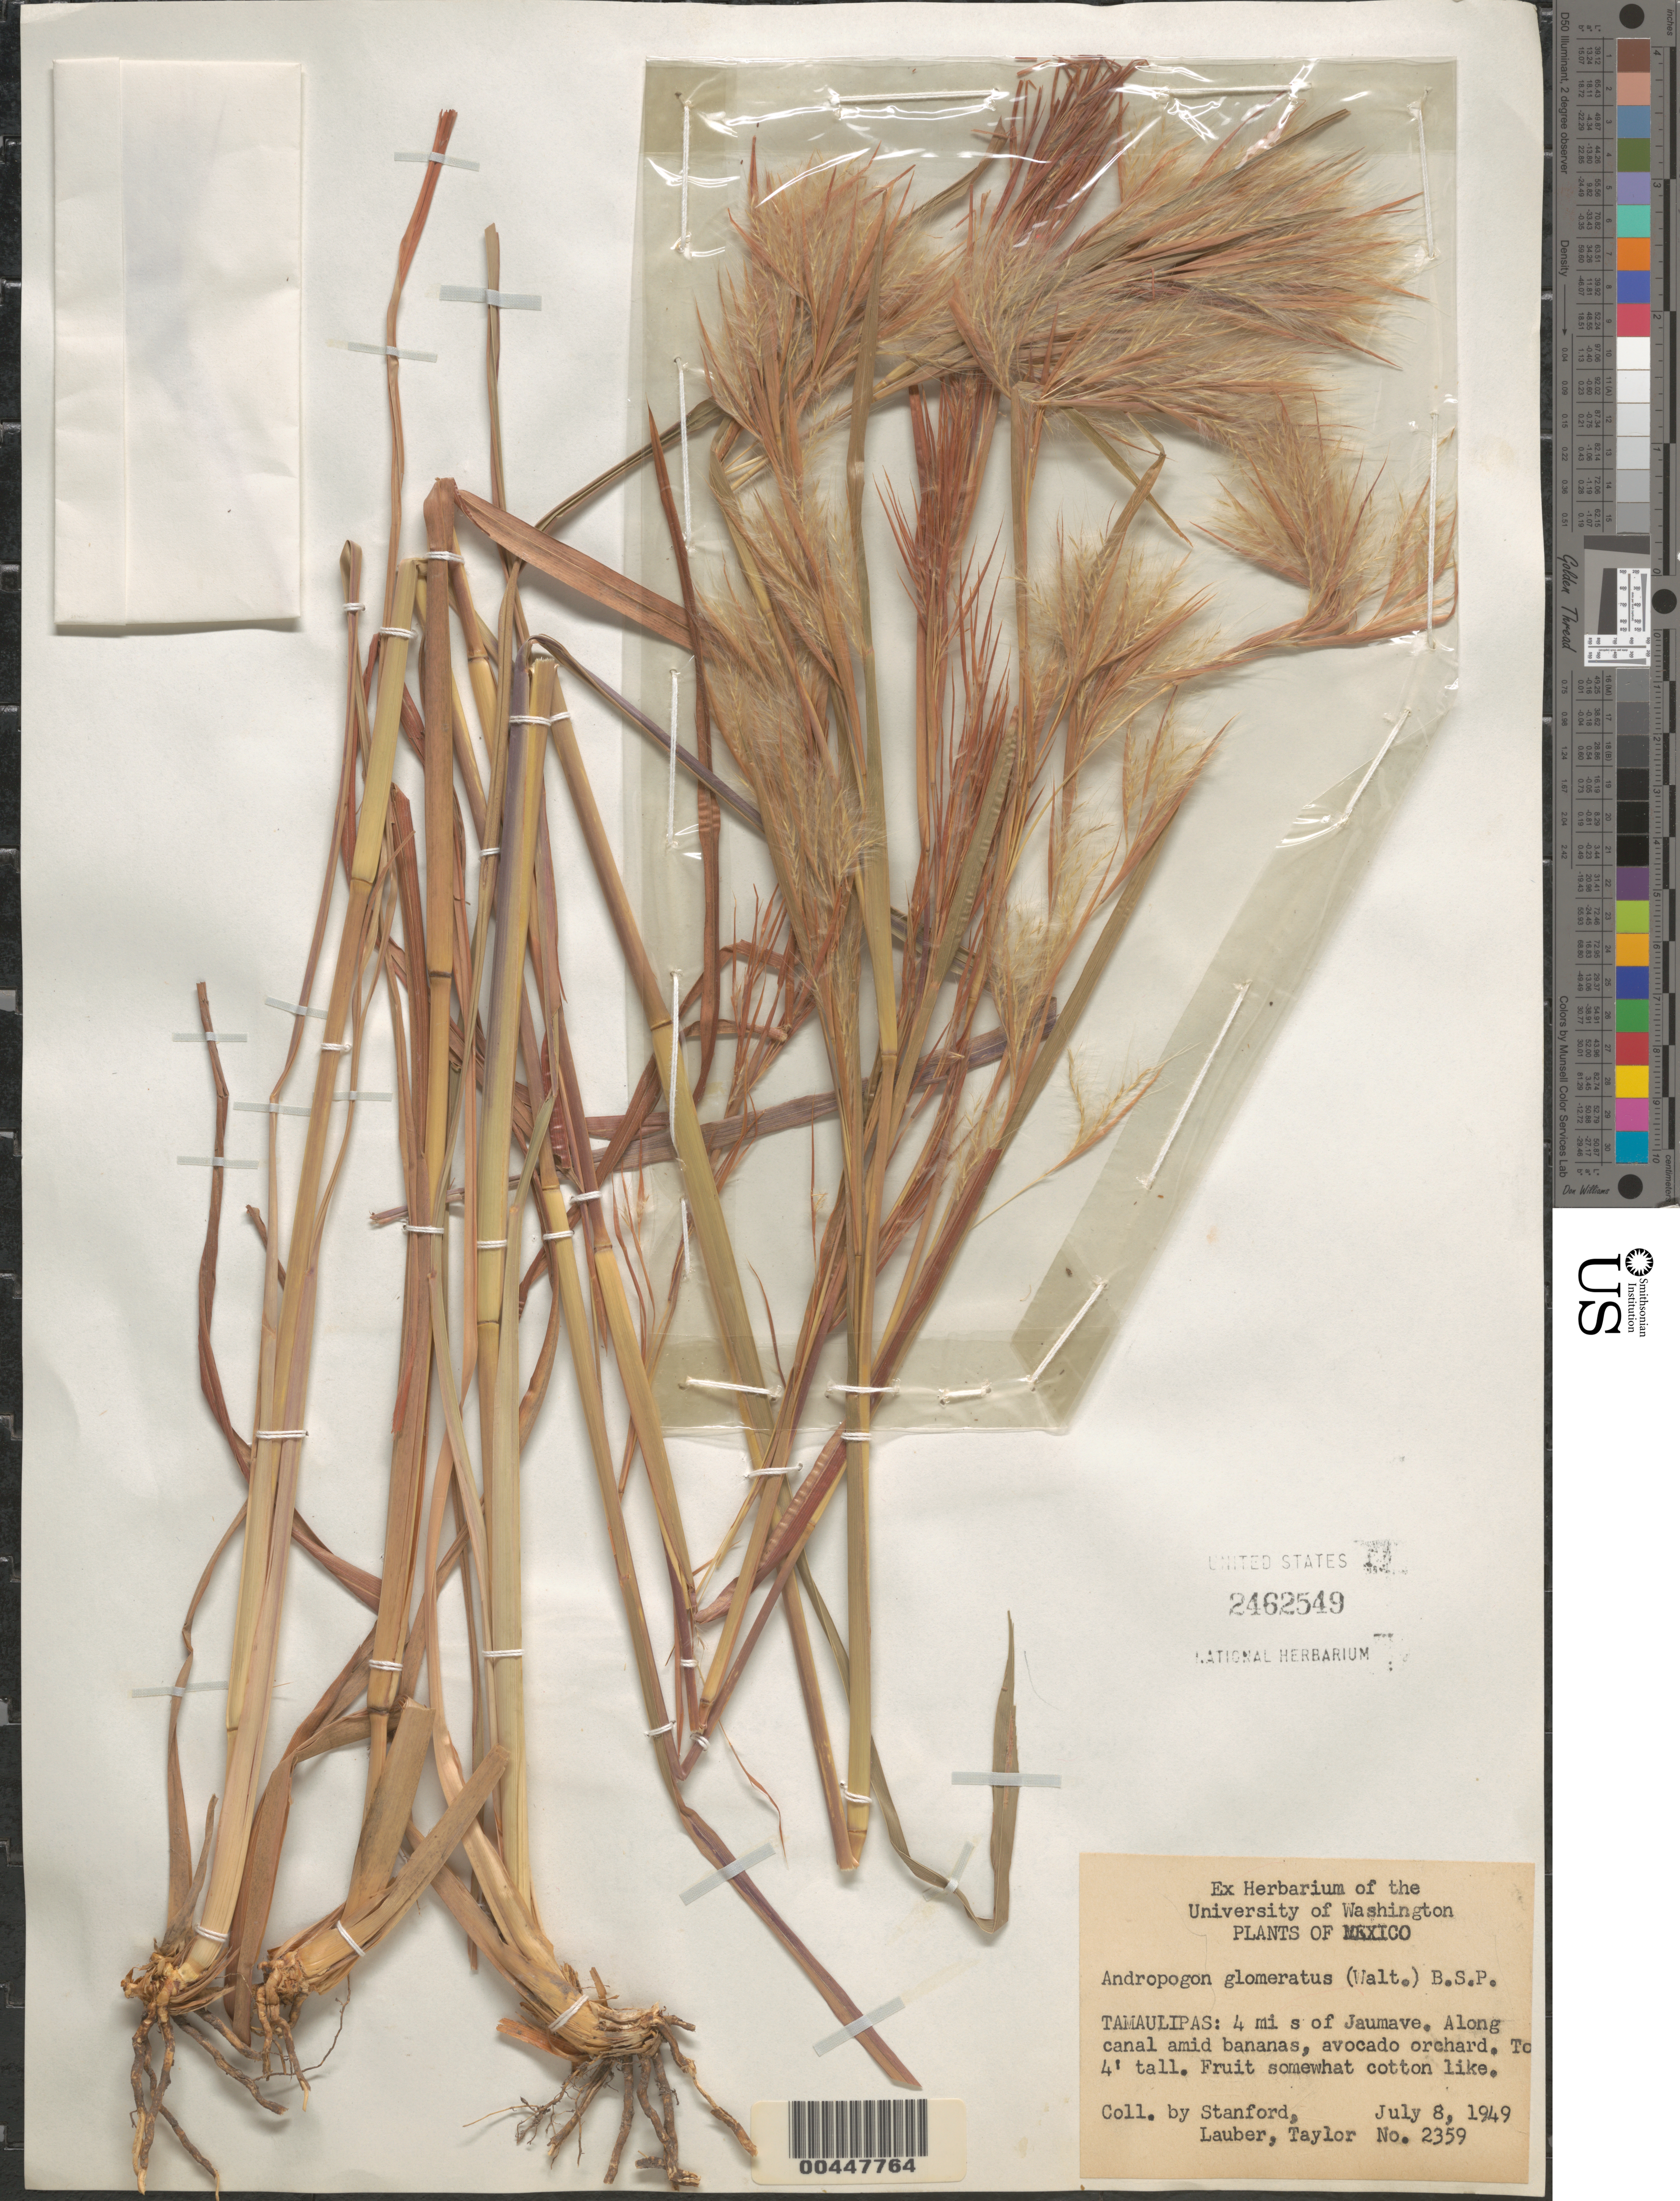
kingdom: Plantae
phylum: Tracheophyta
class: Liliopsida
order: Poales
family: Poaceae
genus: Andropogon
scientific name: Andropogon glomeratus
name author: (Walter) Britton, Stearns & Poggenb.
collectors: -. Stanford, -. Lauber & -- Taylor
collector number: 2359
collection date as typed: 8 Jul 1949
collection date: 1949-07-08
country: Mexico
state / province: Tamaulipas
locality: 4 mi S of Jaumave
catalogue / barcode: US 2462549